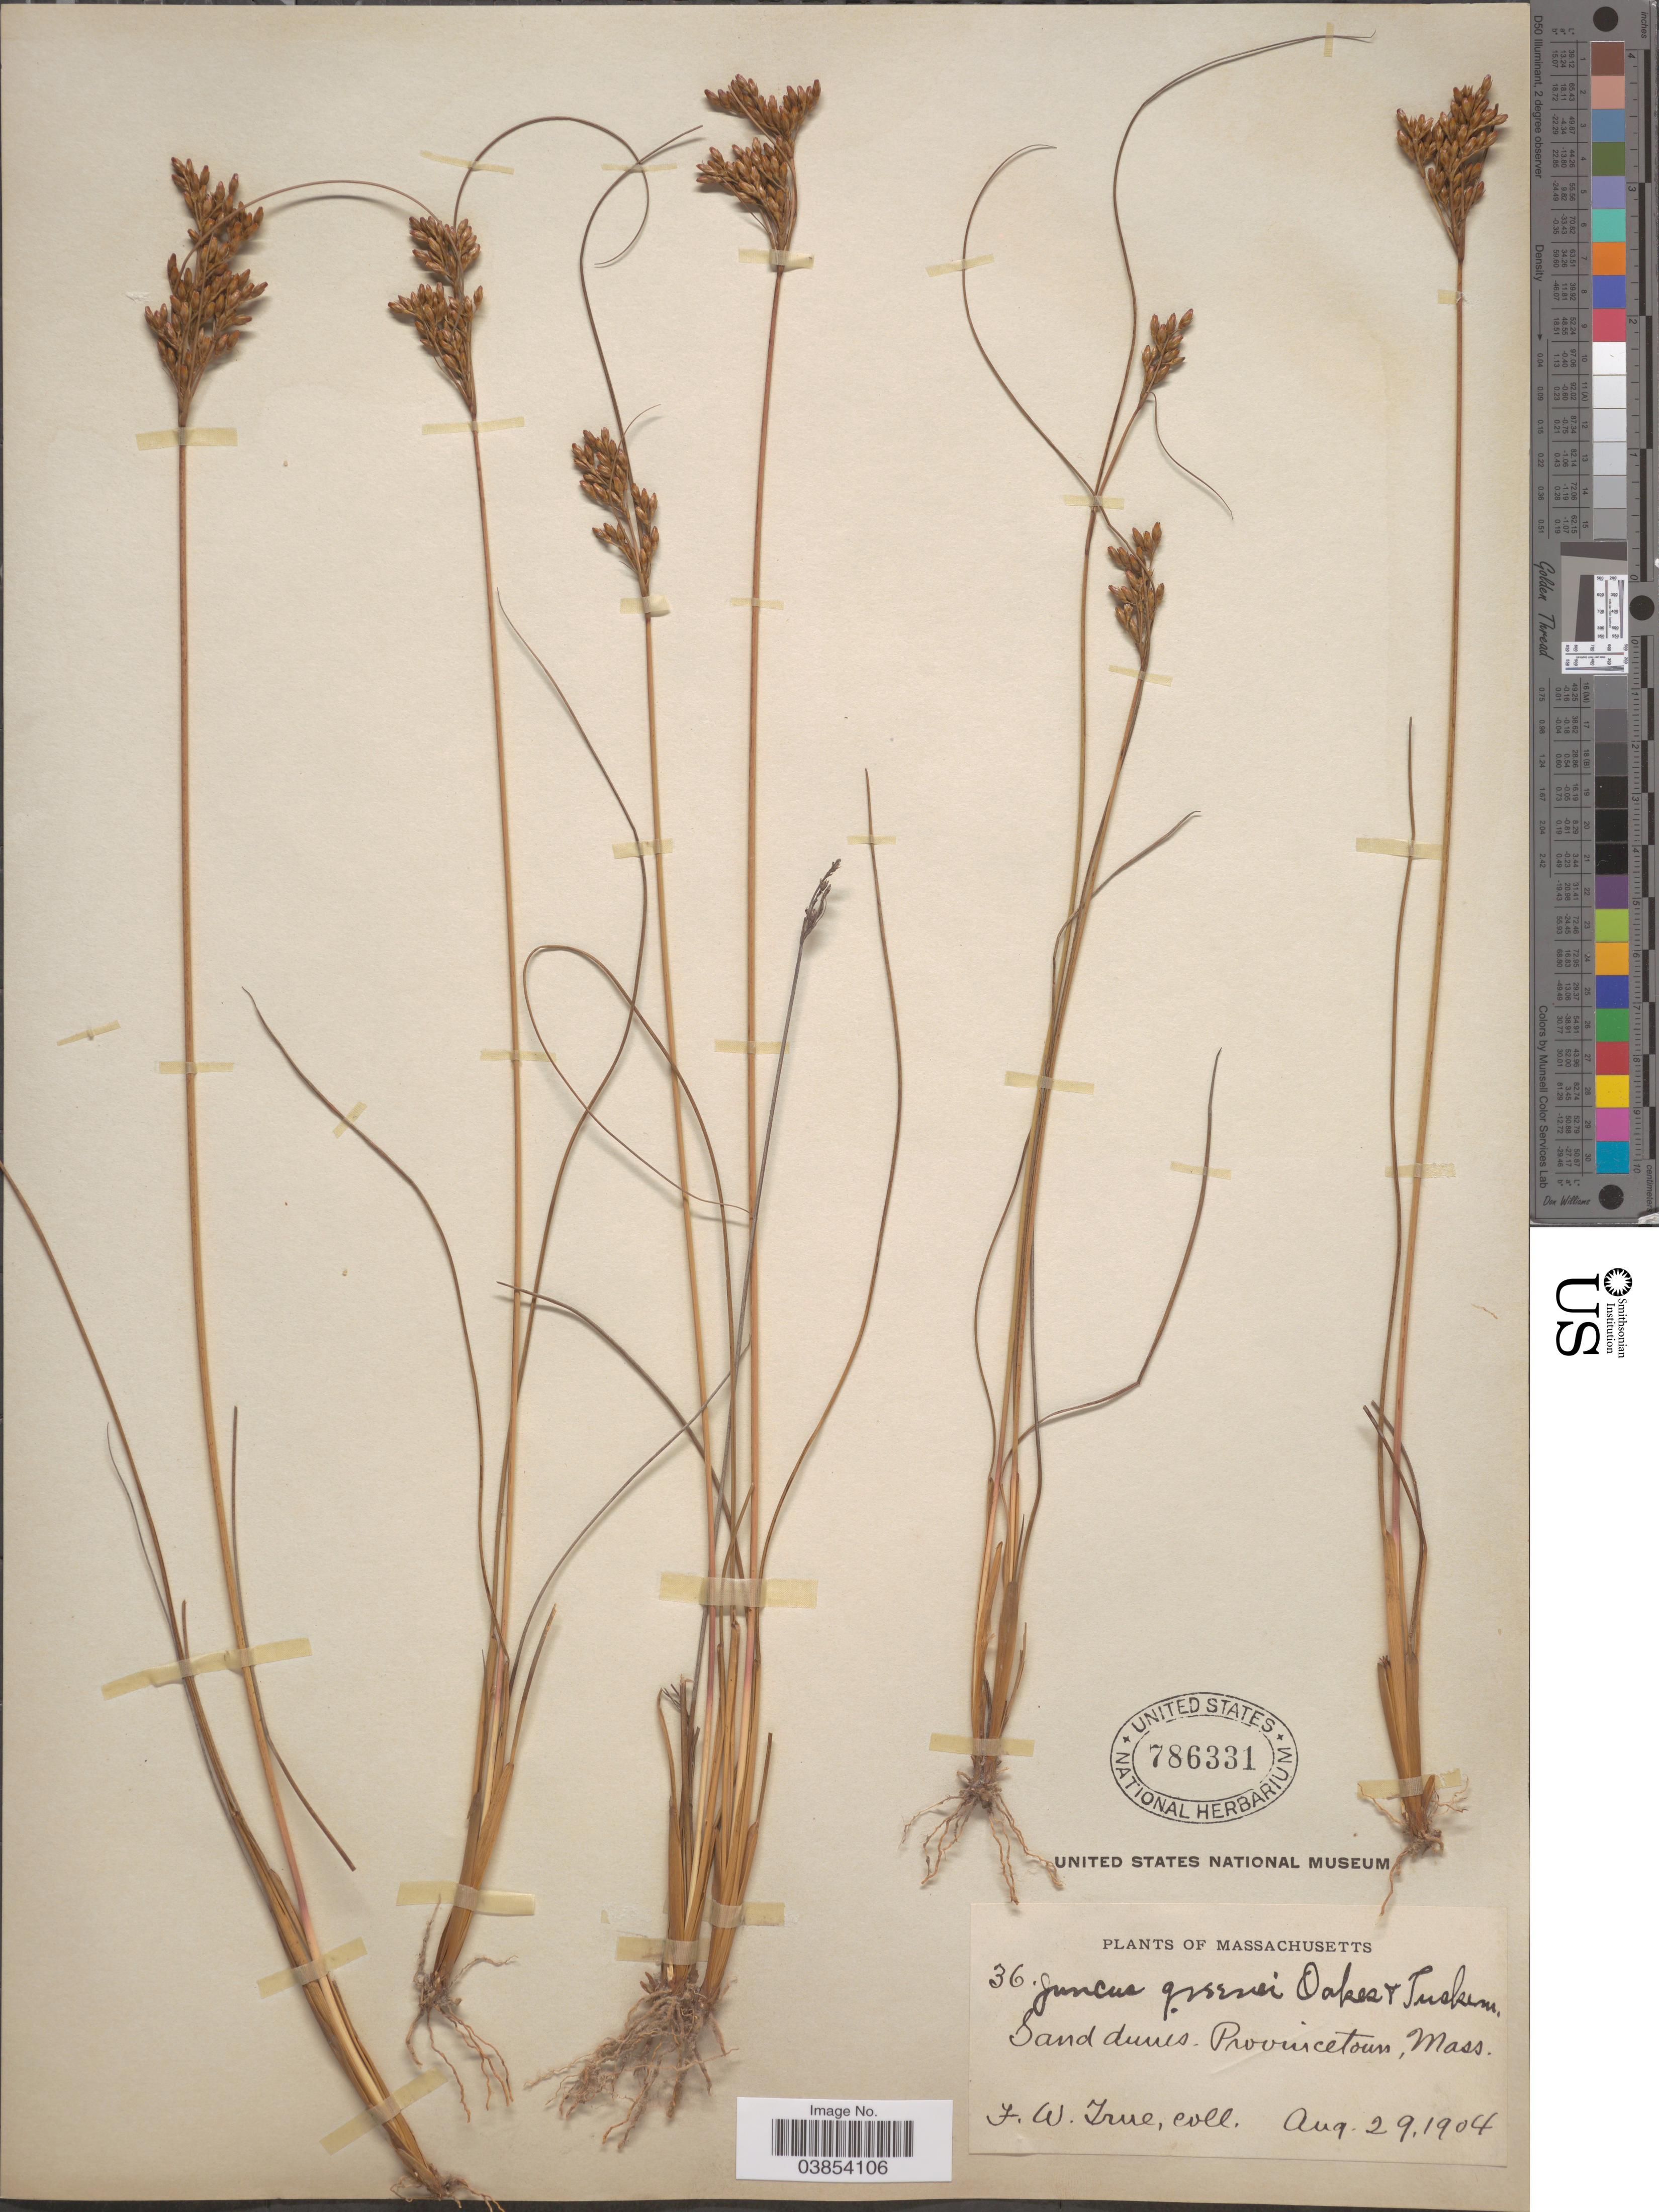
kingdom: Plantae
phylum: Tracheophyta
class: Liliopsida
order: Poales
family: Juncaceae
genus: Juncus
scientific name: Juncus greenei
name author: Oakes & Tuck.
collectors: F. Irne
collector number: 36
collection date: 1904-08-29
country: United States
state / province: Massachusetts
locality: Provincetown.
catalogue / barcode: US 786331